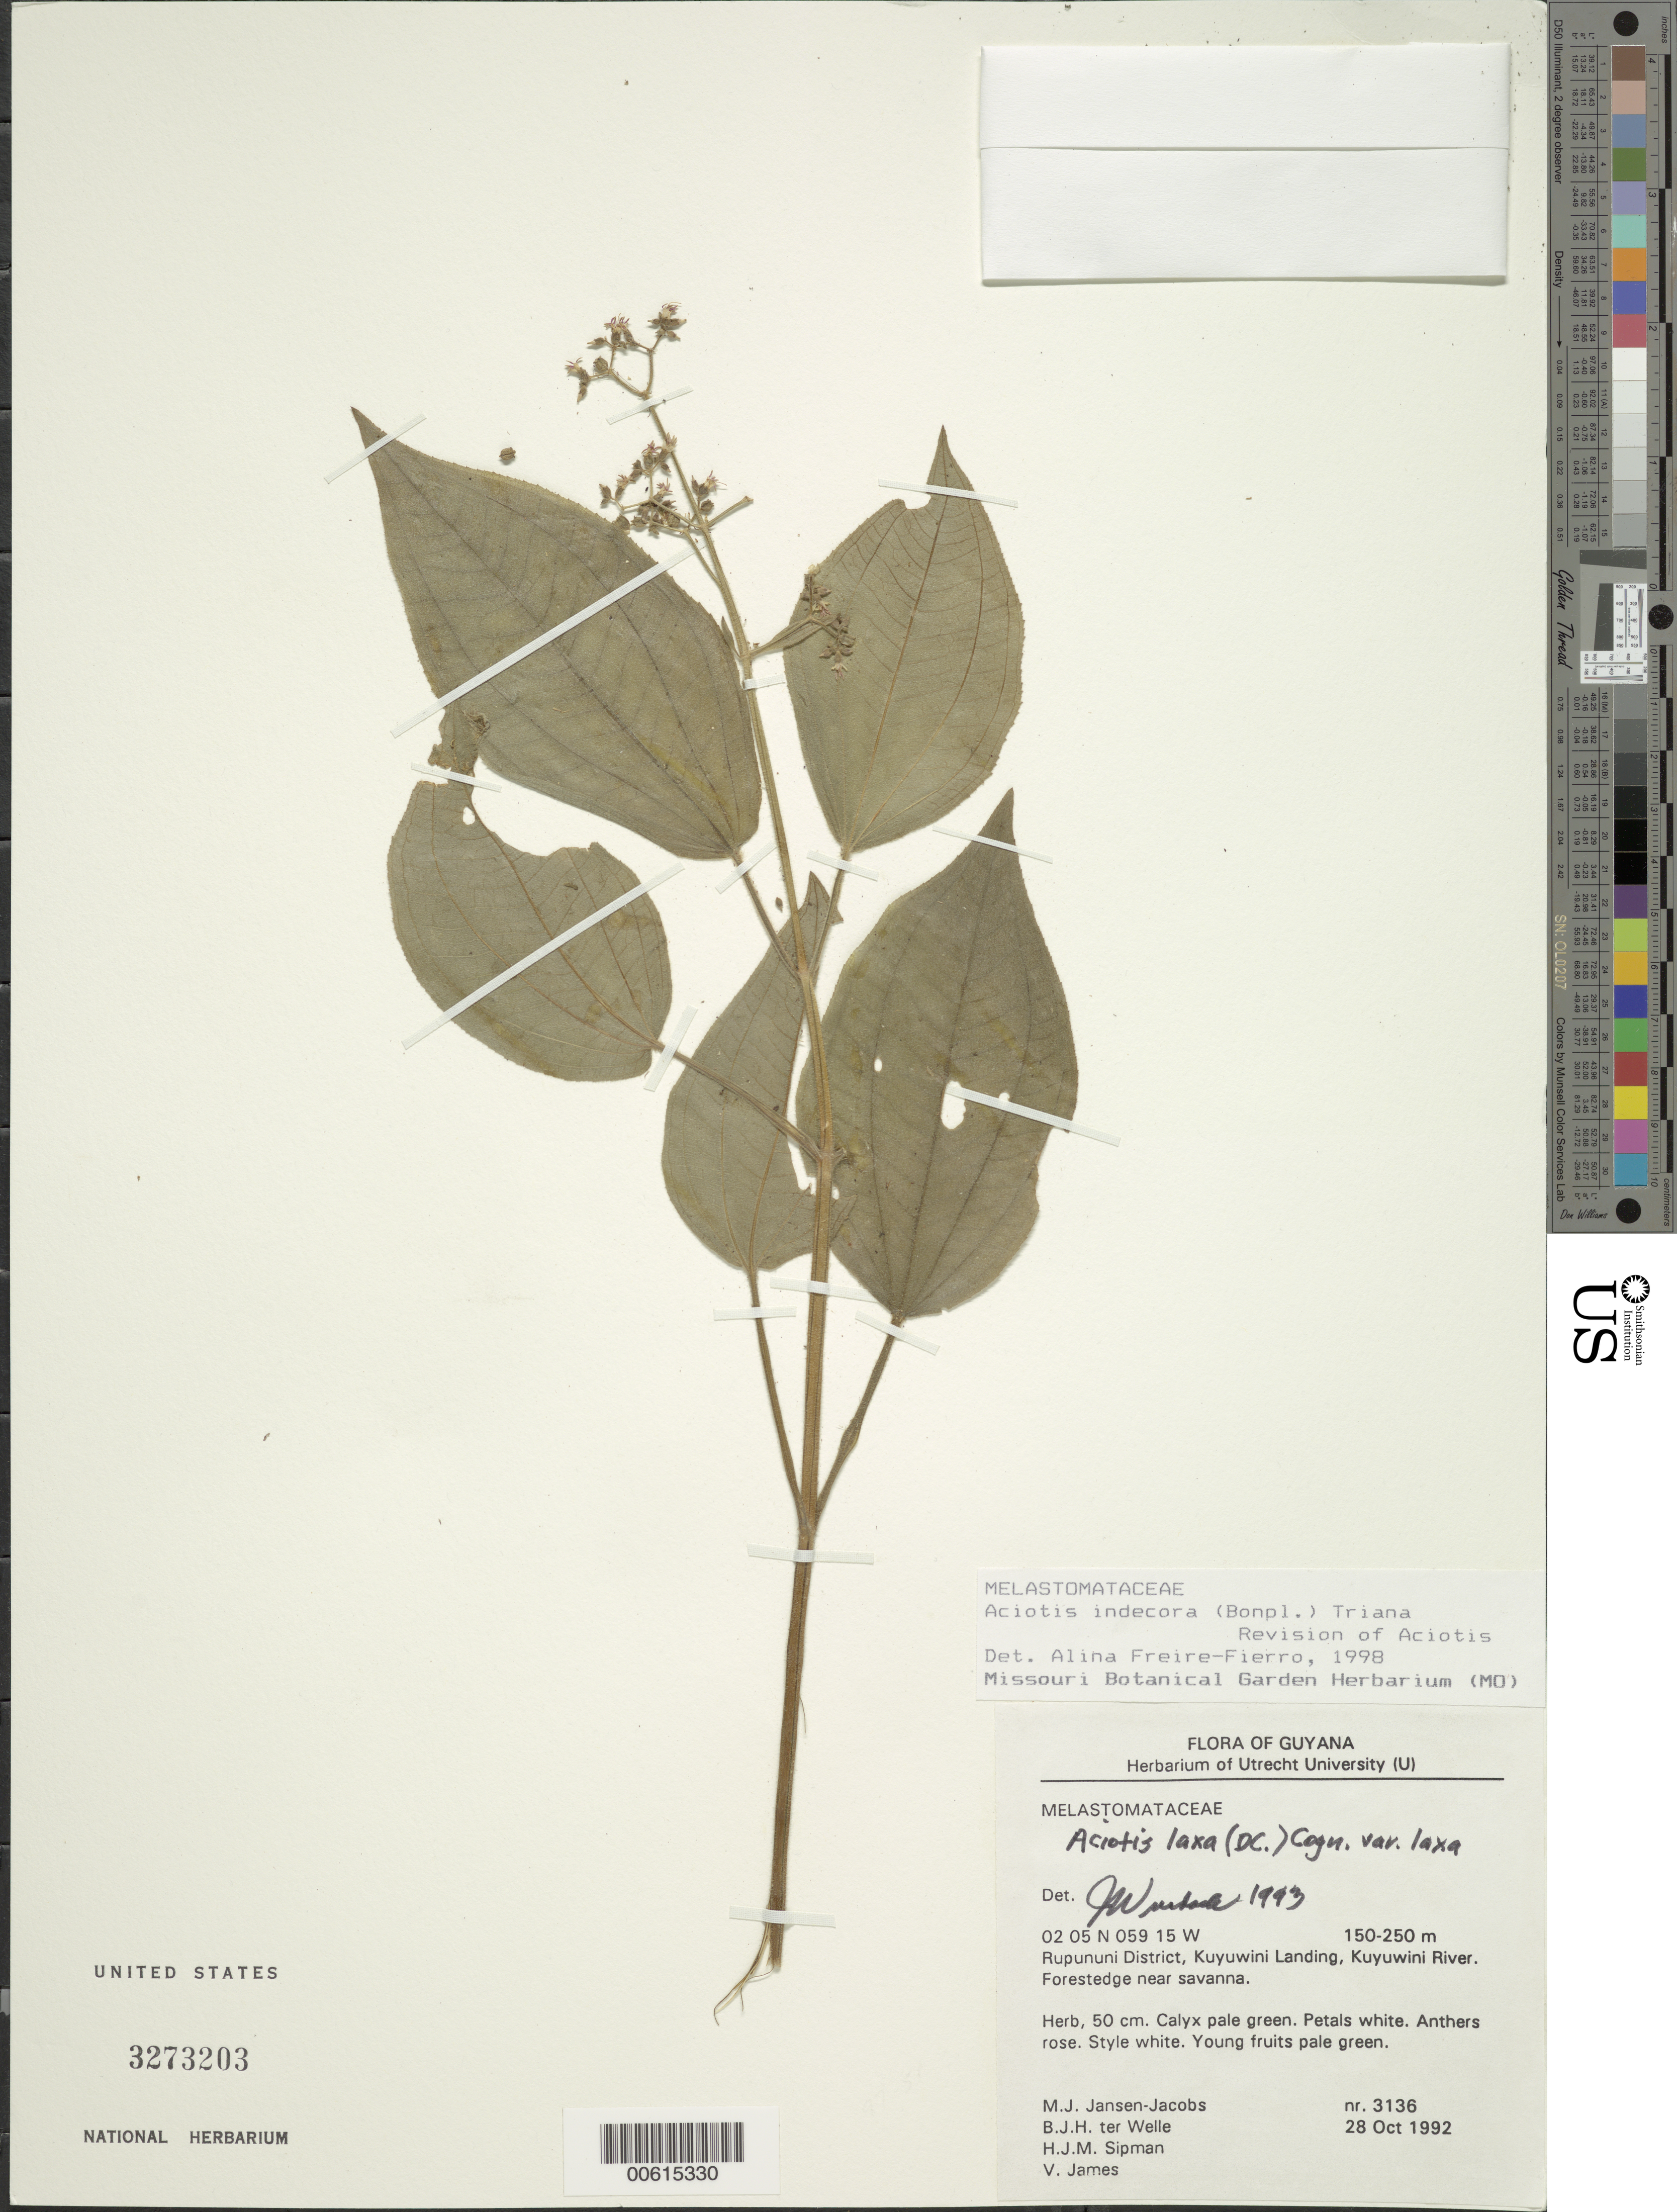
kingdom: Plantae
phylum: Tracheophyta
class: Magnoliopsida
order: Myrtales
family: Melastomataceae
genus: Aciotis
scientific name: Aciotis indecora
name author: (Bonpl.) Triana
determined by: Freire-Fierro, A.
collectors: M. J. Jansen-Jacobs, B. Welle, H. J. M. Sipman & V. James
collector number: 3136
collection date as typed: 28-Oct-92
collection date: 1992-10-28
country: Guyana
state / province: U. Takutu-U. Essequibo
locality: Kuyuwini Landing, Kuyuwini River, Rupununi District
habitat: Forest edge near savanna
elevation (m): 150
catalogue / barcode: US 3273203